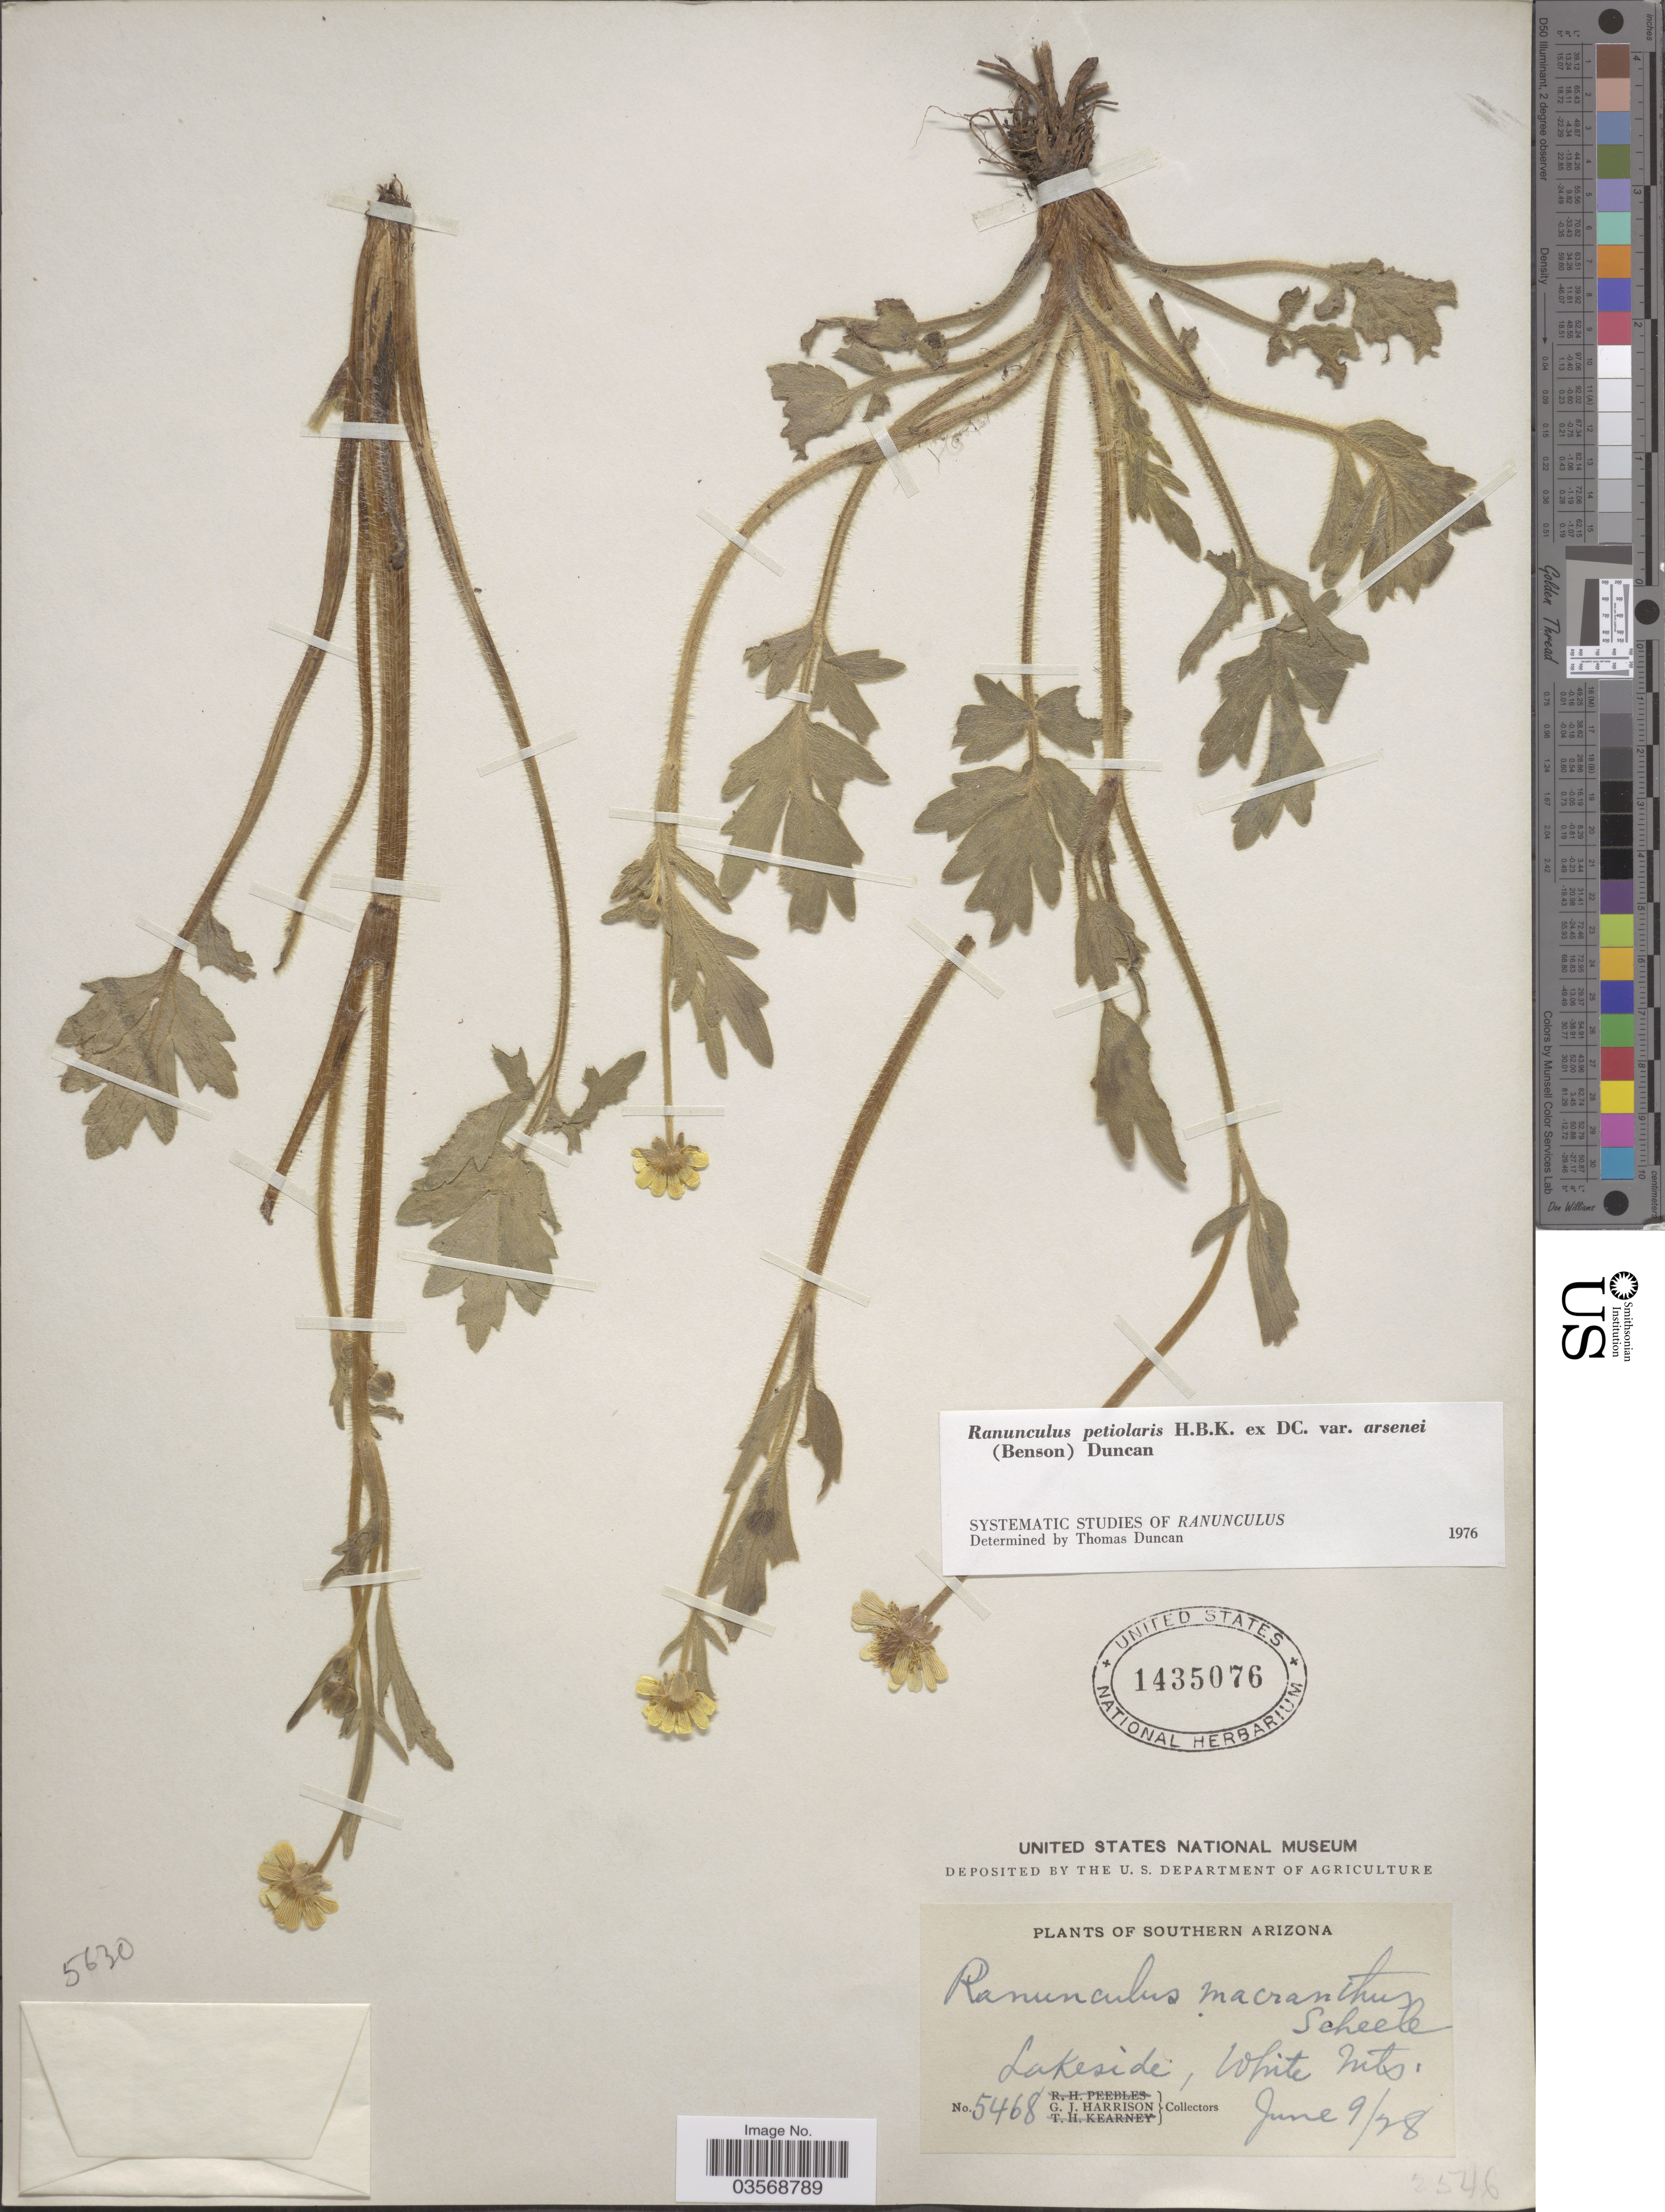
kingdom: Plantae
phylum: Tracheophyta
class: Magnoliopsida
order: Ranunculales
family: Ranunculaceae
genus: Ranunculus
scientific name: Ranunculus petiolaris var. arsenei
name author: (L.D. Benson) Duncan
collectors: G. J. Harrison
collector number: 5468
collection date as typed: Transcribed d/m/y: 9/6/28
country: United States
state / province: Arizona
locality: Southern Arizona. Lakeside, White Mts.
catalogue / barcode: US 1435076